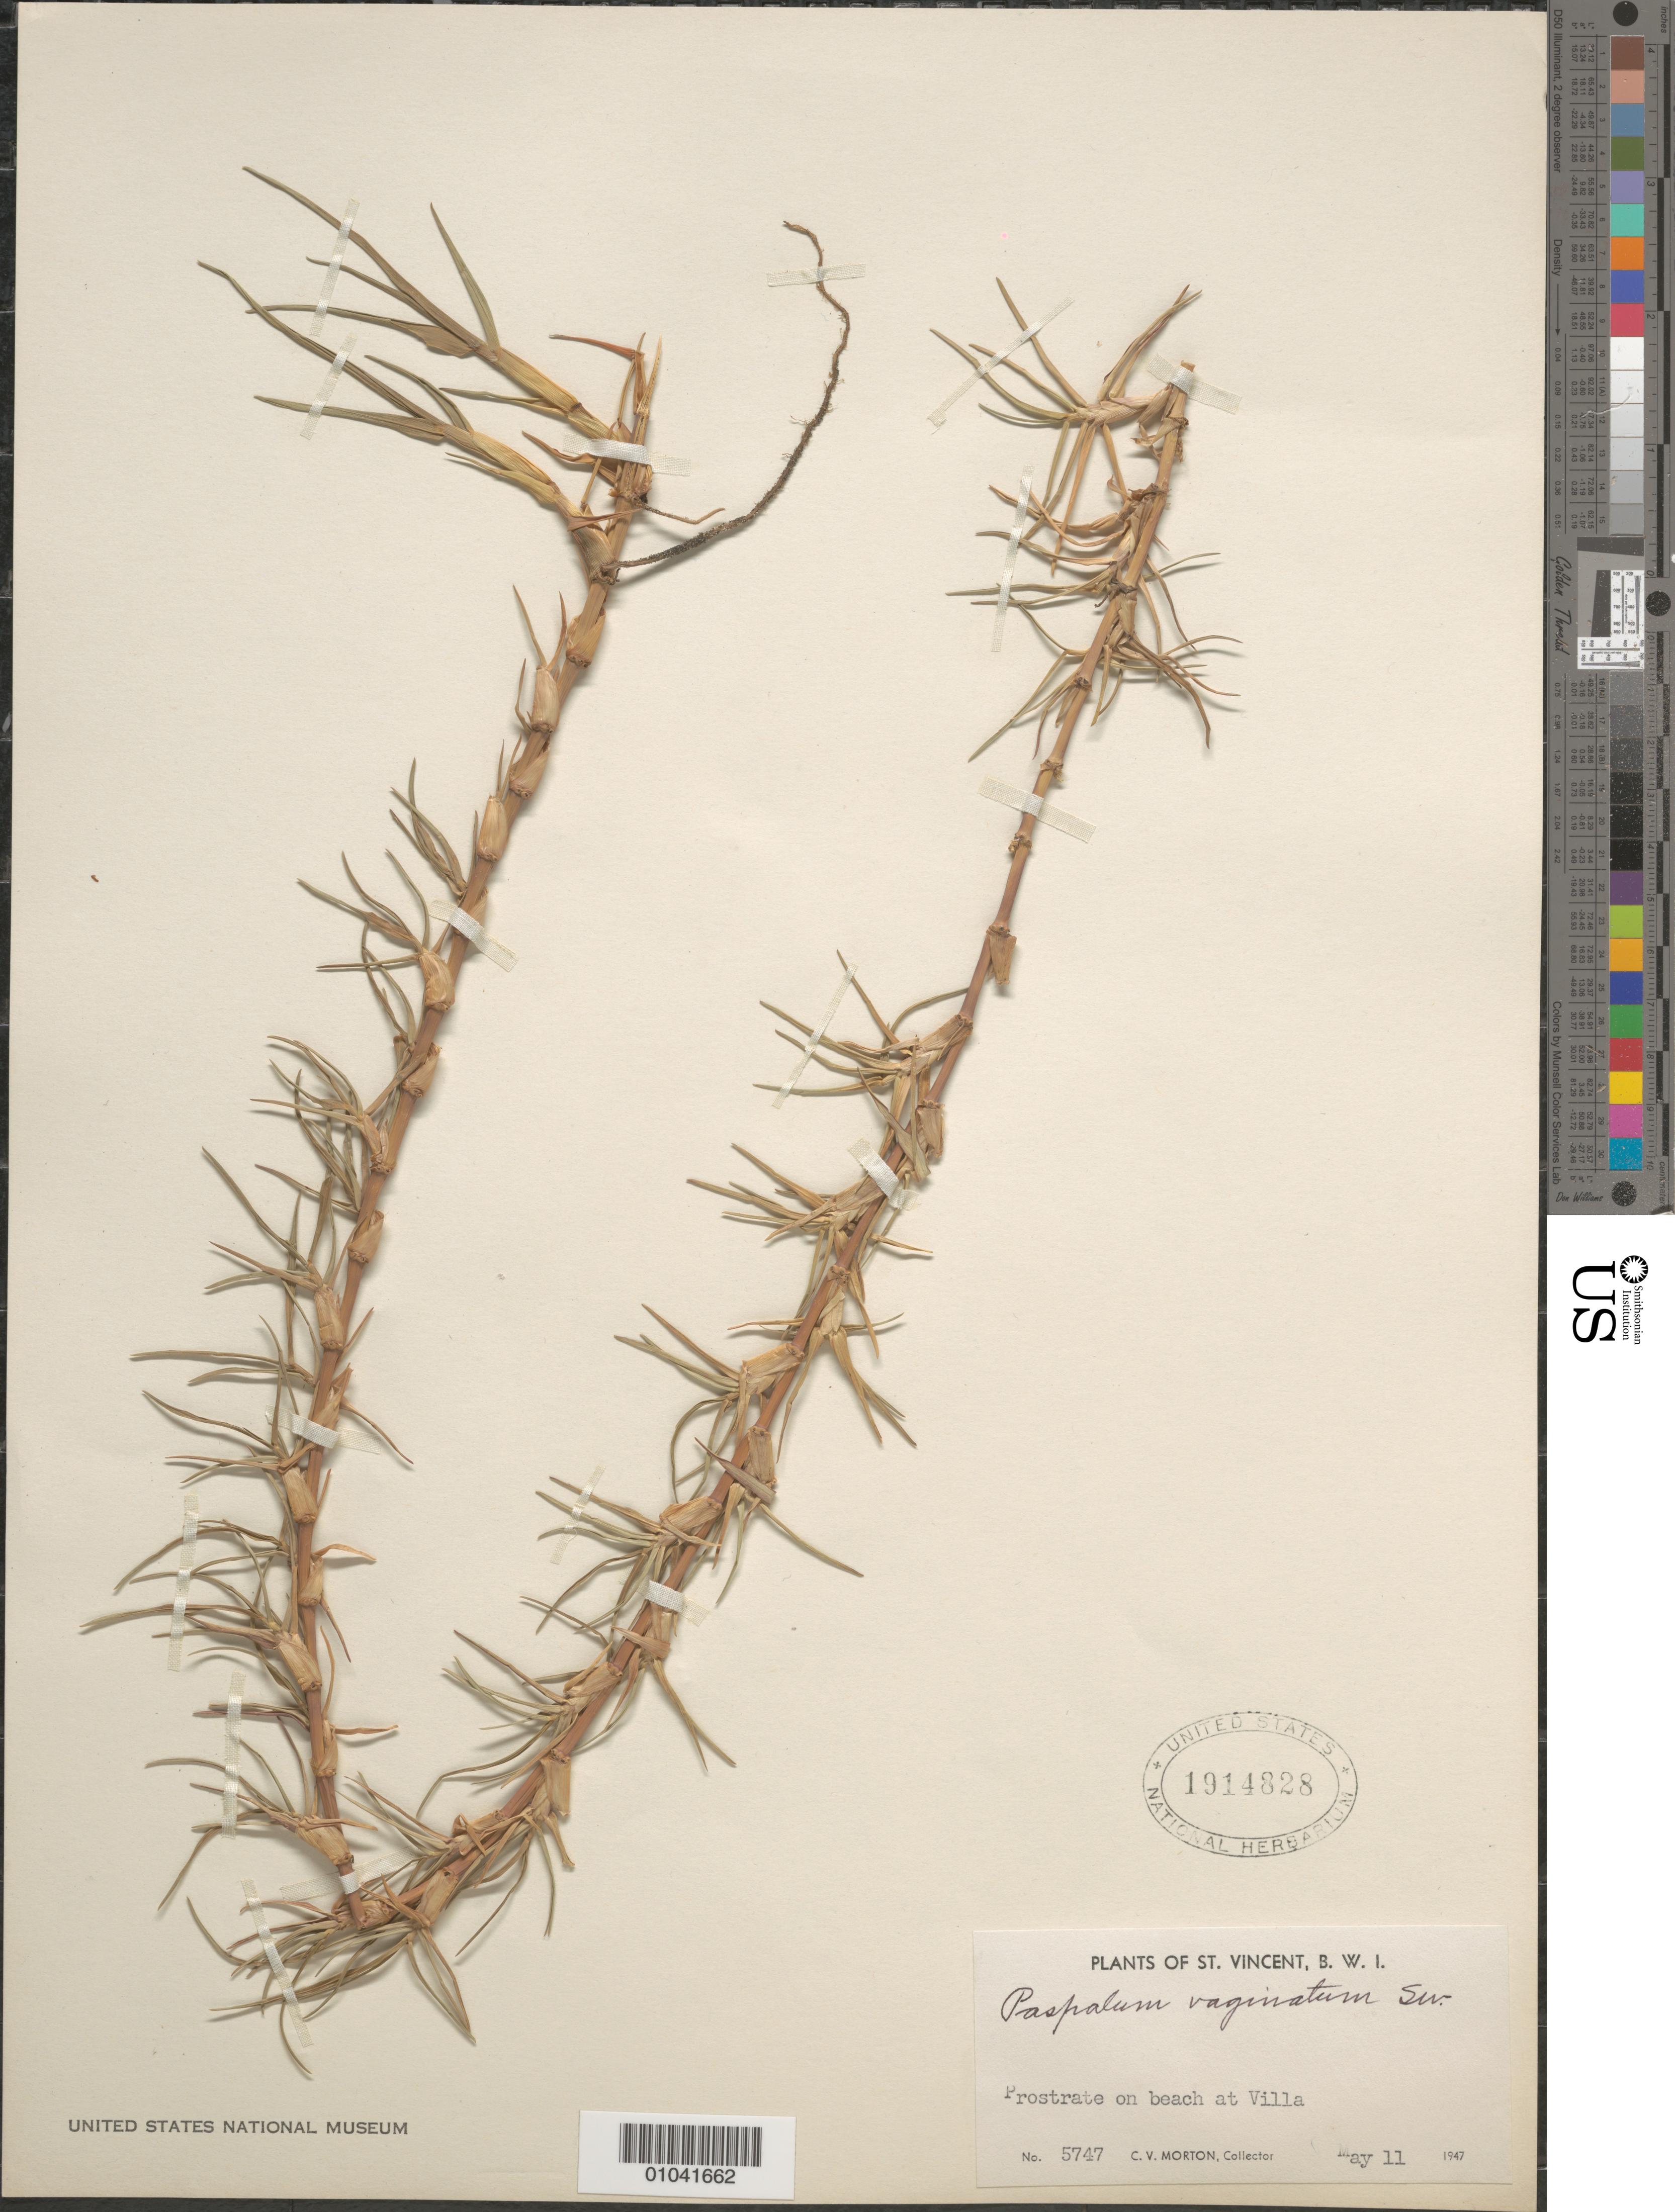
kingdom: Plantae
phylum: Tracheophyta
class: Liliopsida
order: Poales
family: Poaceae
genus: Paspalum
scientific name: Paspalum vaginatum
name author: Sw.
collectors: C. V. Morton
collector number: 5747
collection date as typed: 11 May 1947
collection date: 1947-05-11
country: St. Vincent - Grenadines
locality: Villa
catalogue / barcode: US 1914828